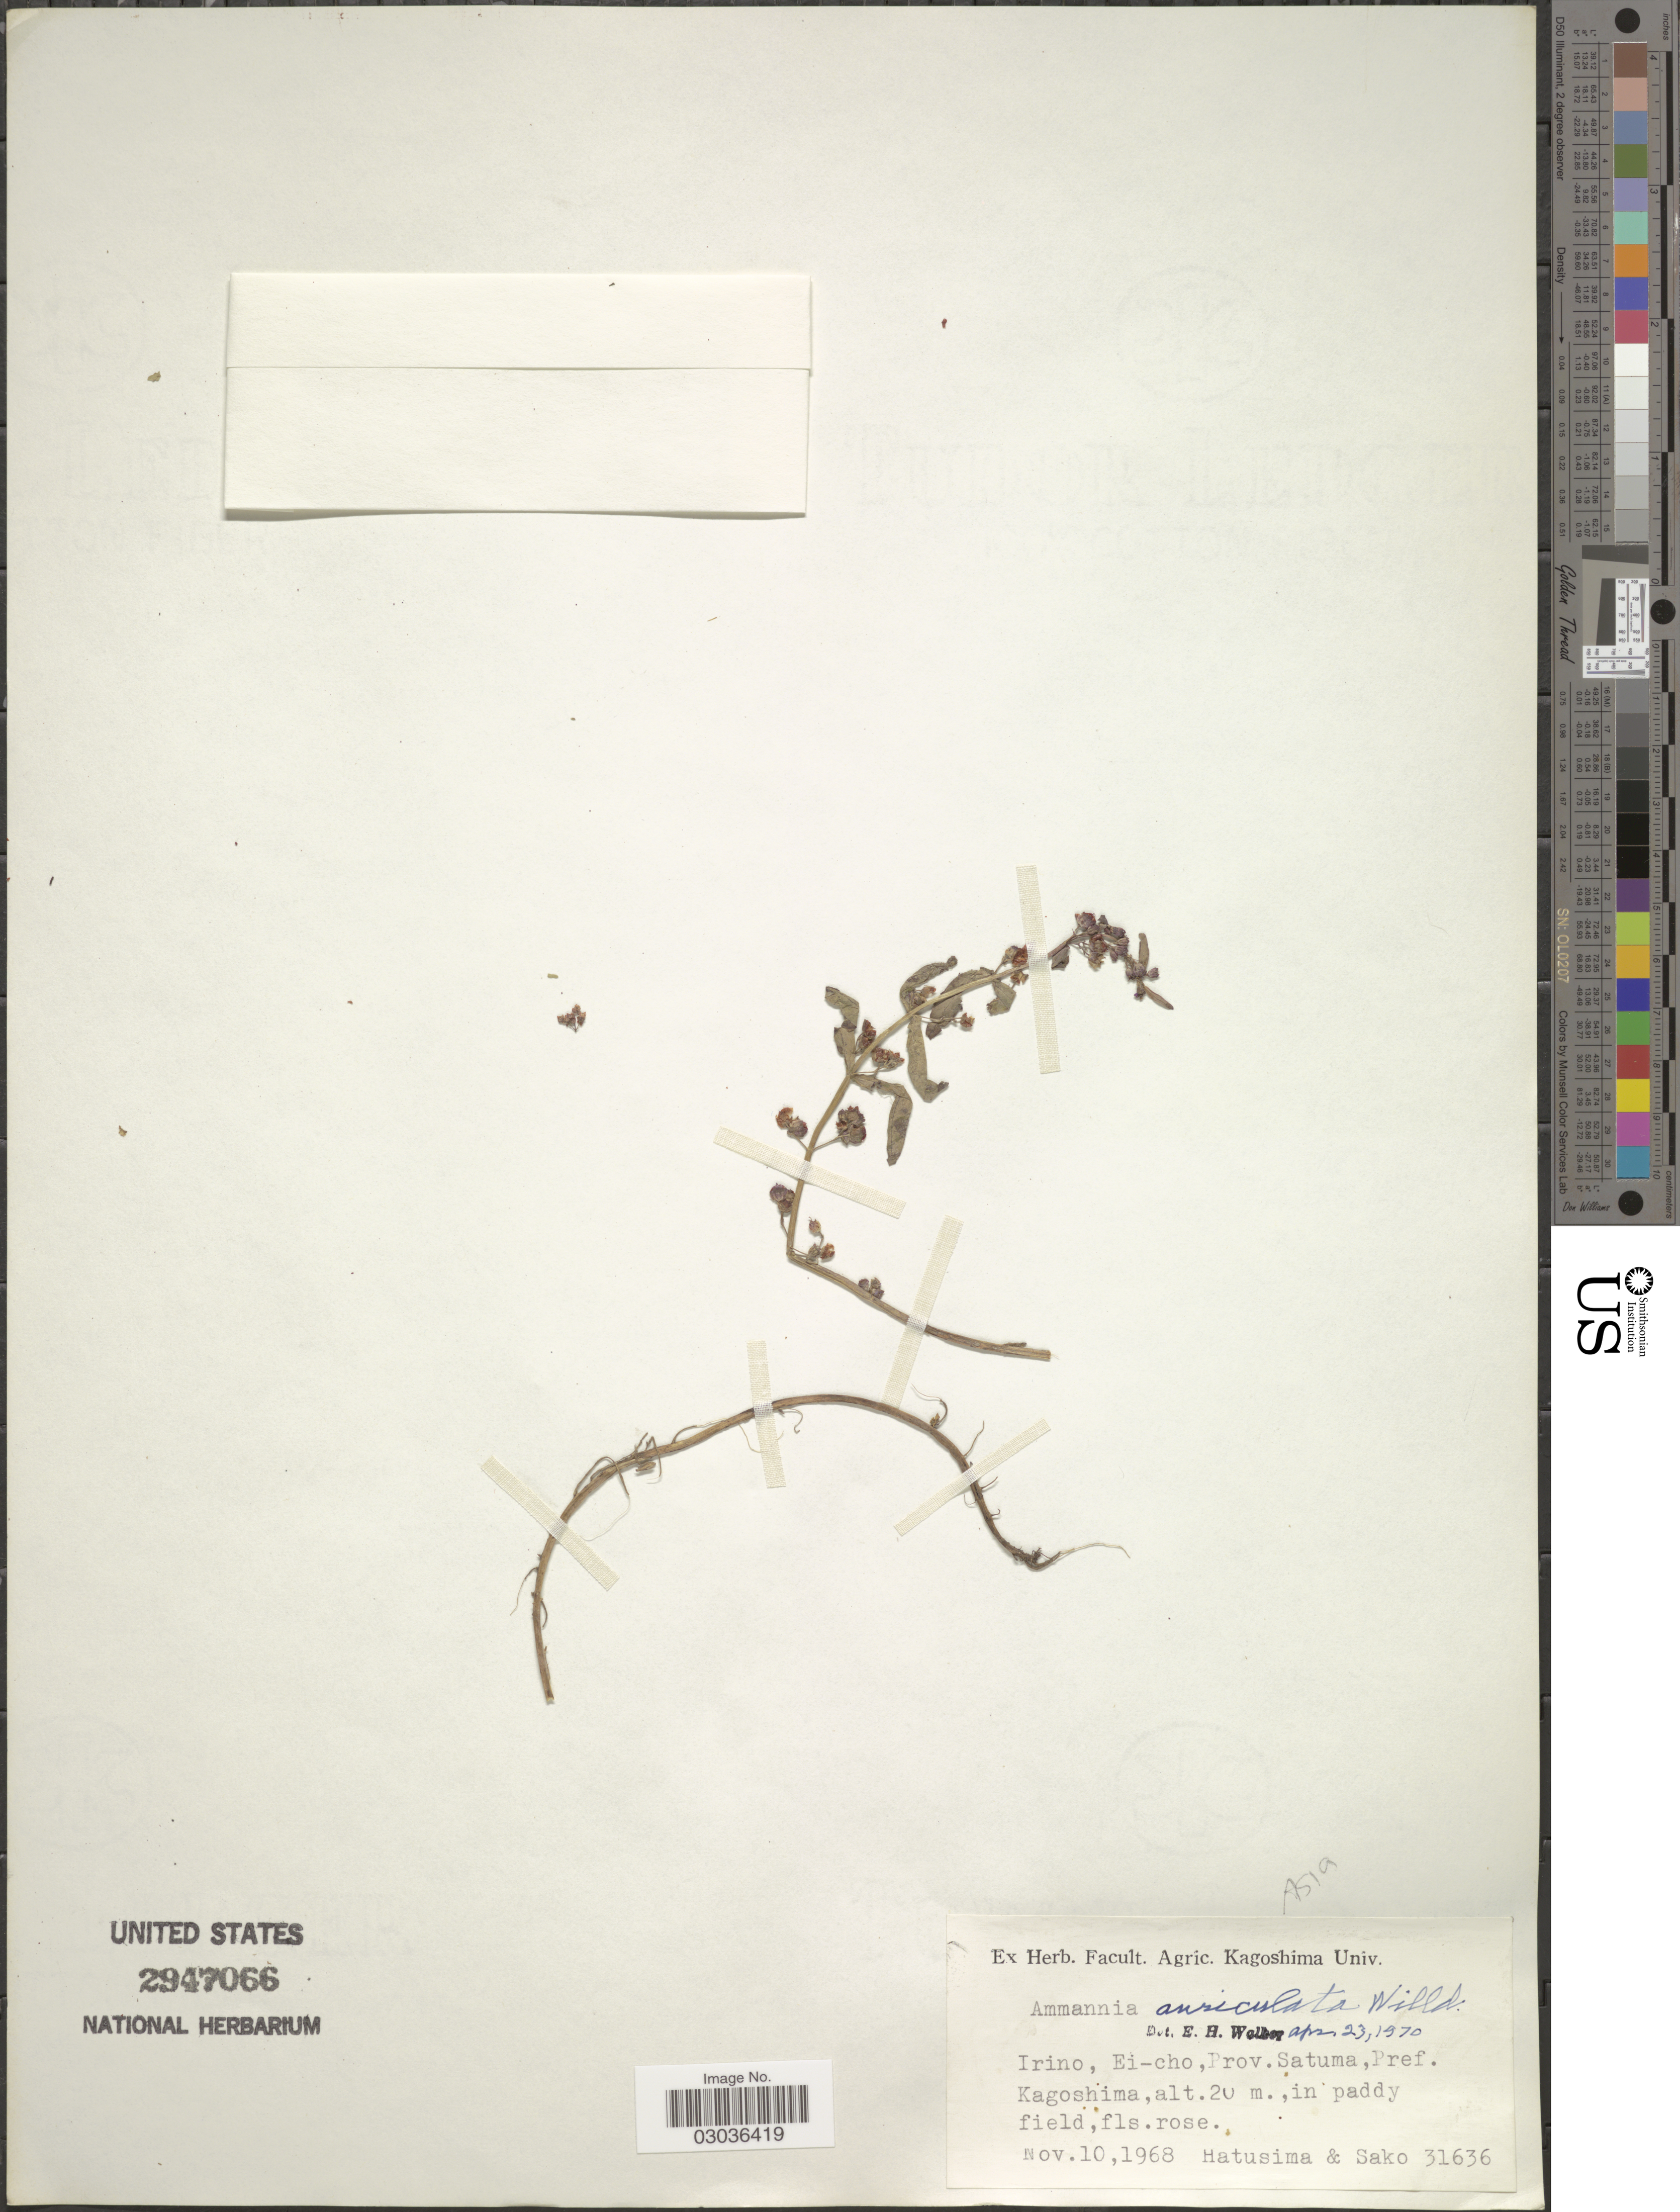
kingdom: Plantae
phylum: Tracheophyta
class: Magnoliopsida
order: Myrtales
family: Lythraceae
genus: Ammannia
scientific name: Ammannia auriculata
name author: Willd.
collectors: -. Hatusima & Sako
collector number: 31636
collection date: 1968-11-10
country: Japan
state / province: Kagosima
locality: Irino, Ei-cho, Prov. Satuma, Pref. Kagoshima.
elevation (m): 20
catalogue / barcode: US 2947066